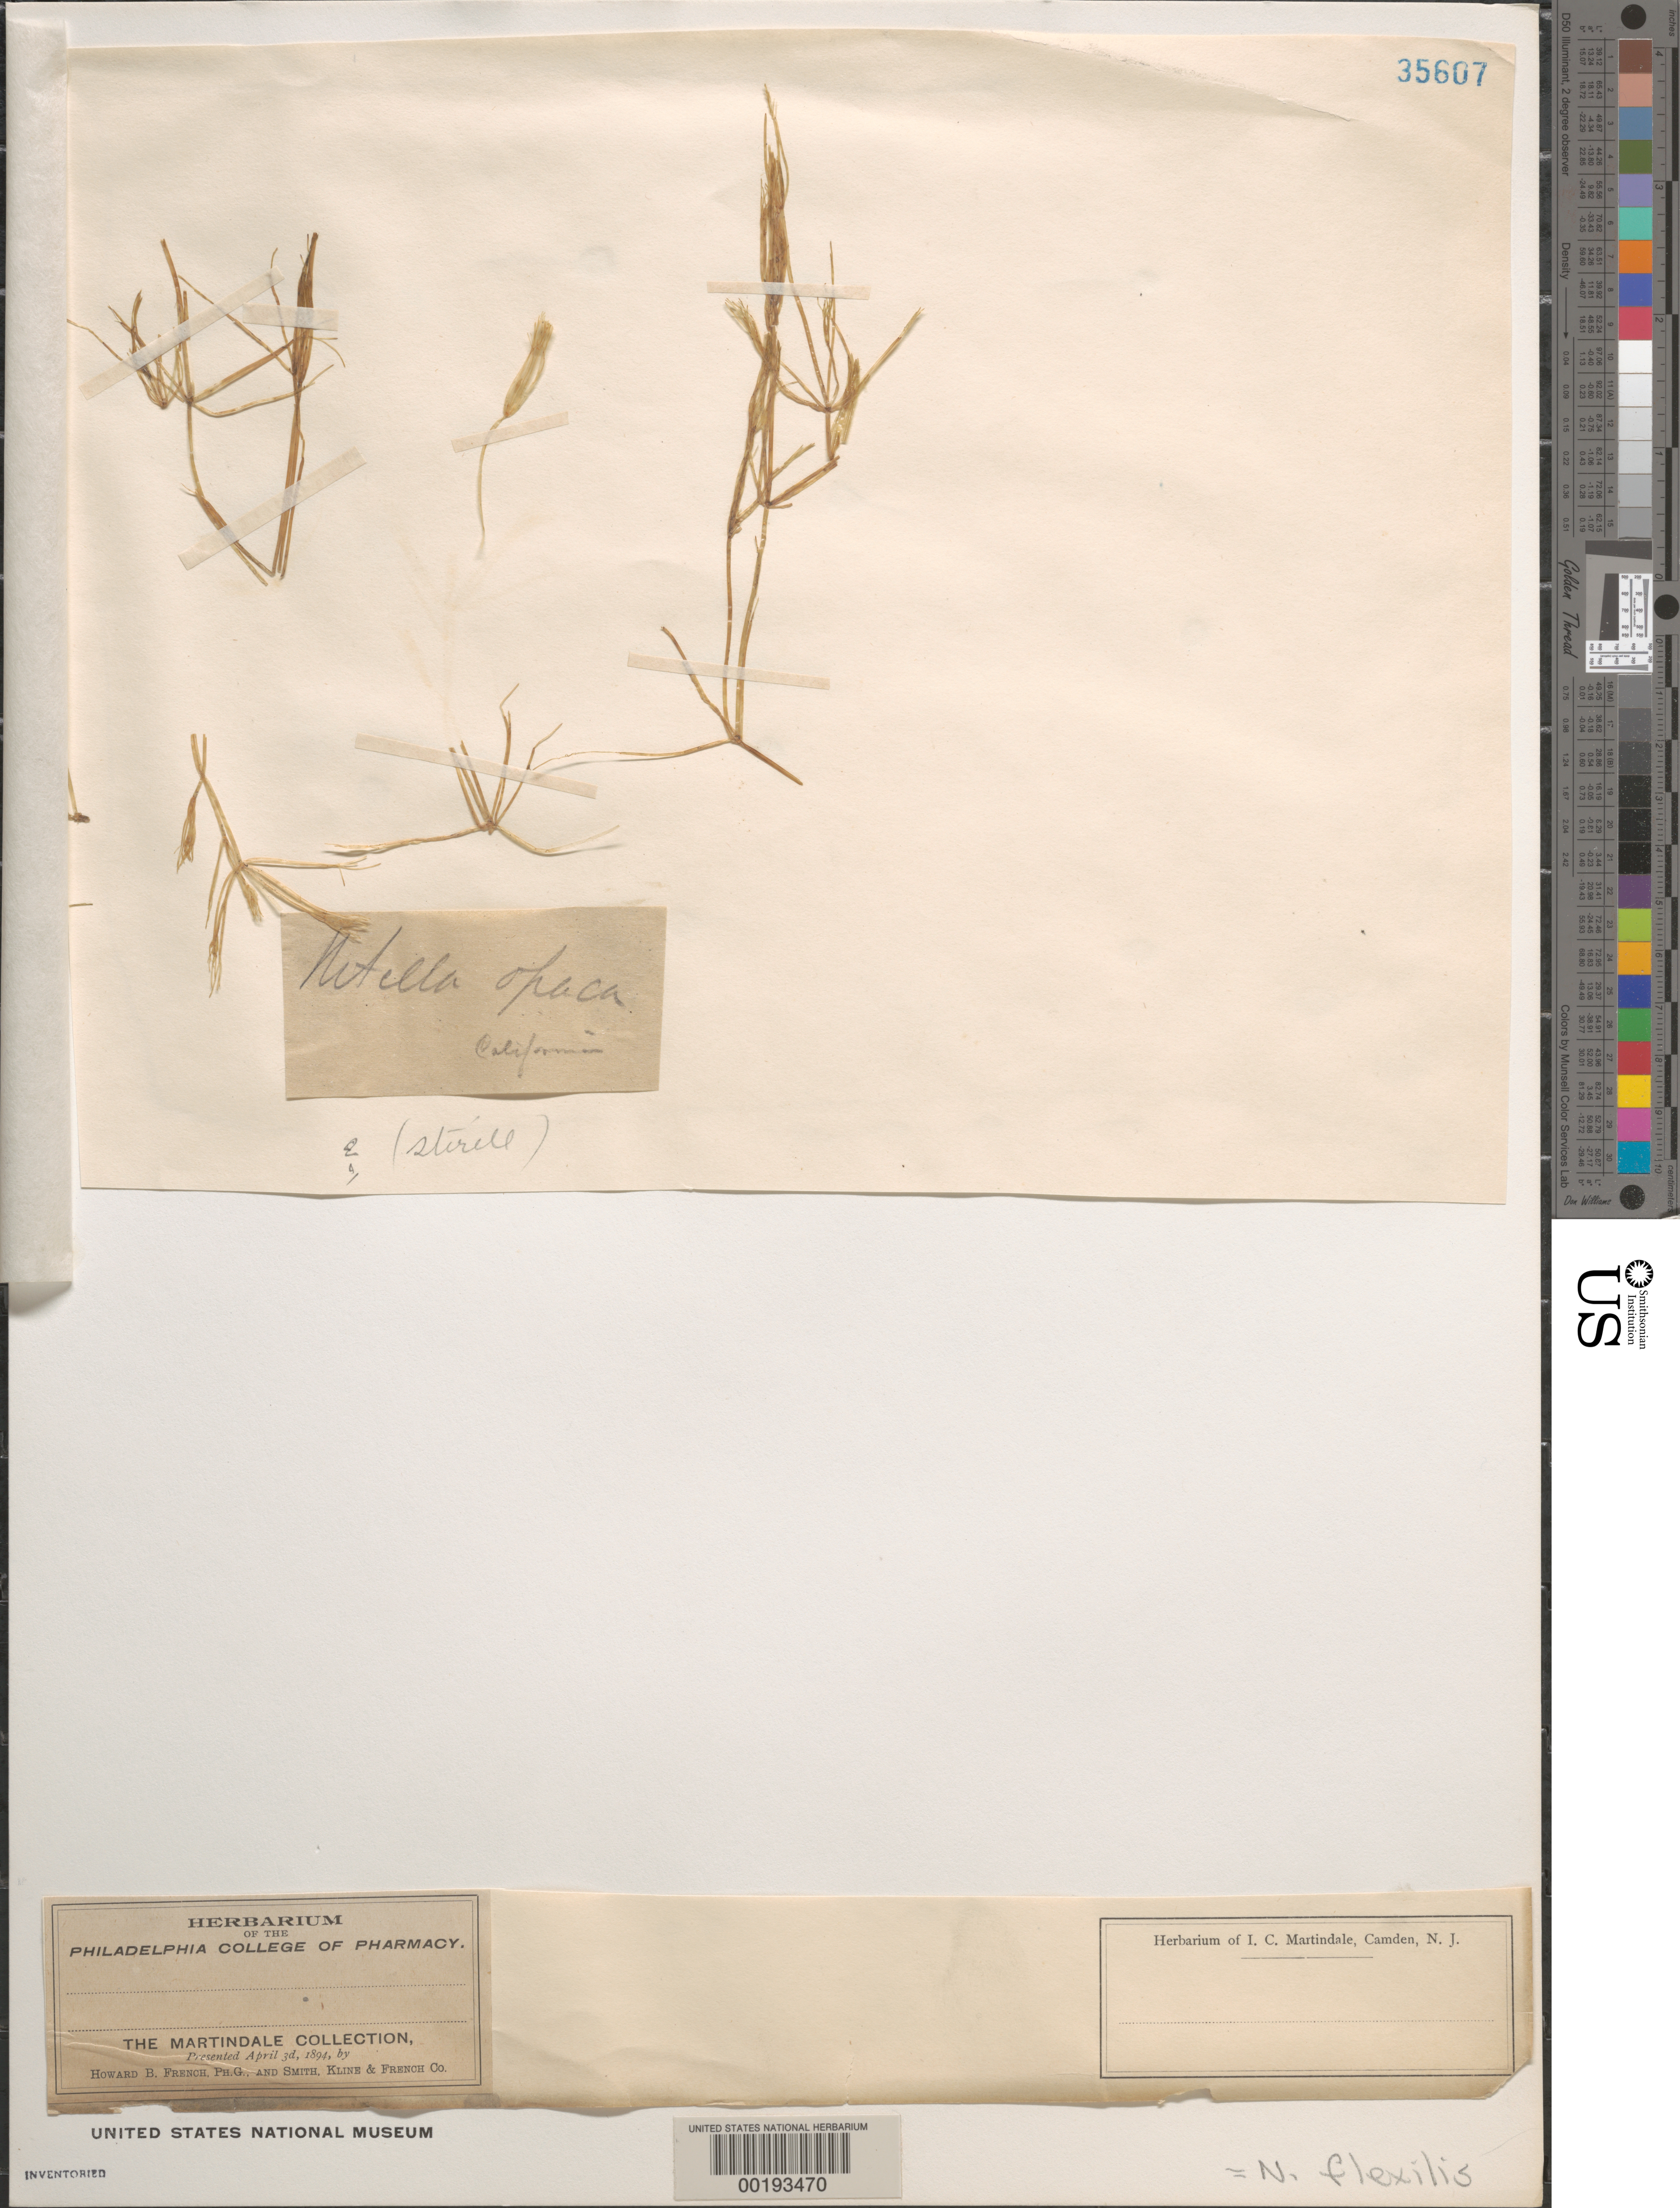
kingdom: Plantae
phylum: Charophyta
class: Charophyceae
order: Charales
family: Characeae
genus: Nitella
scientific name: Nitella flexilis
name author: (L.) C. Agardh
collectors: I. Martindale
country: United States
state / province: California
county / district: Los Angeles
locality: Redondo Beach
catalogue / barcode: US 35607